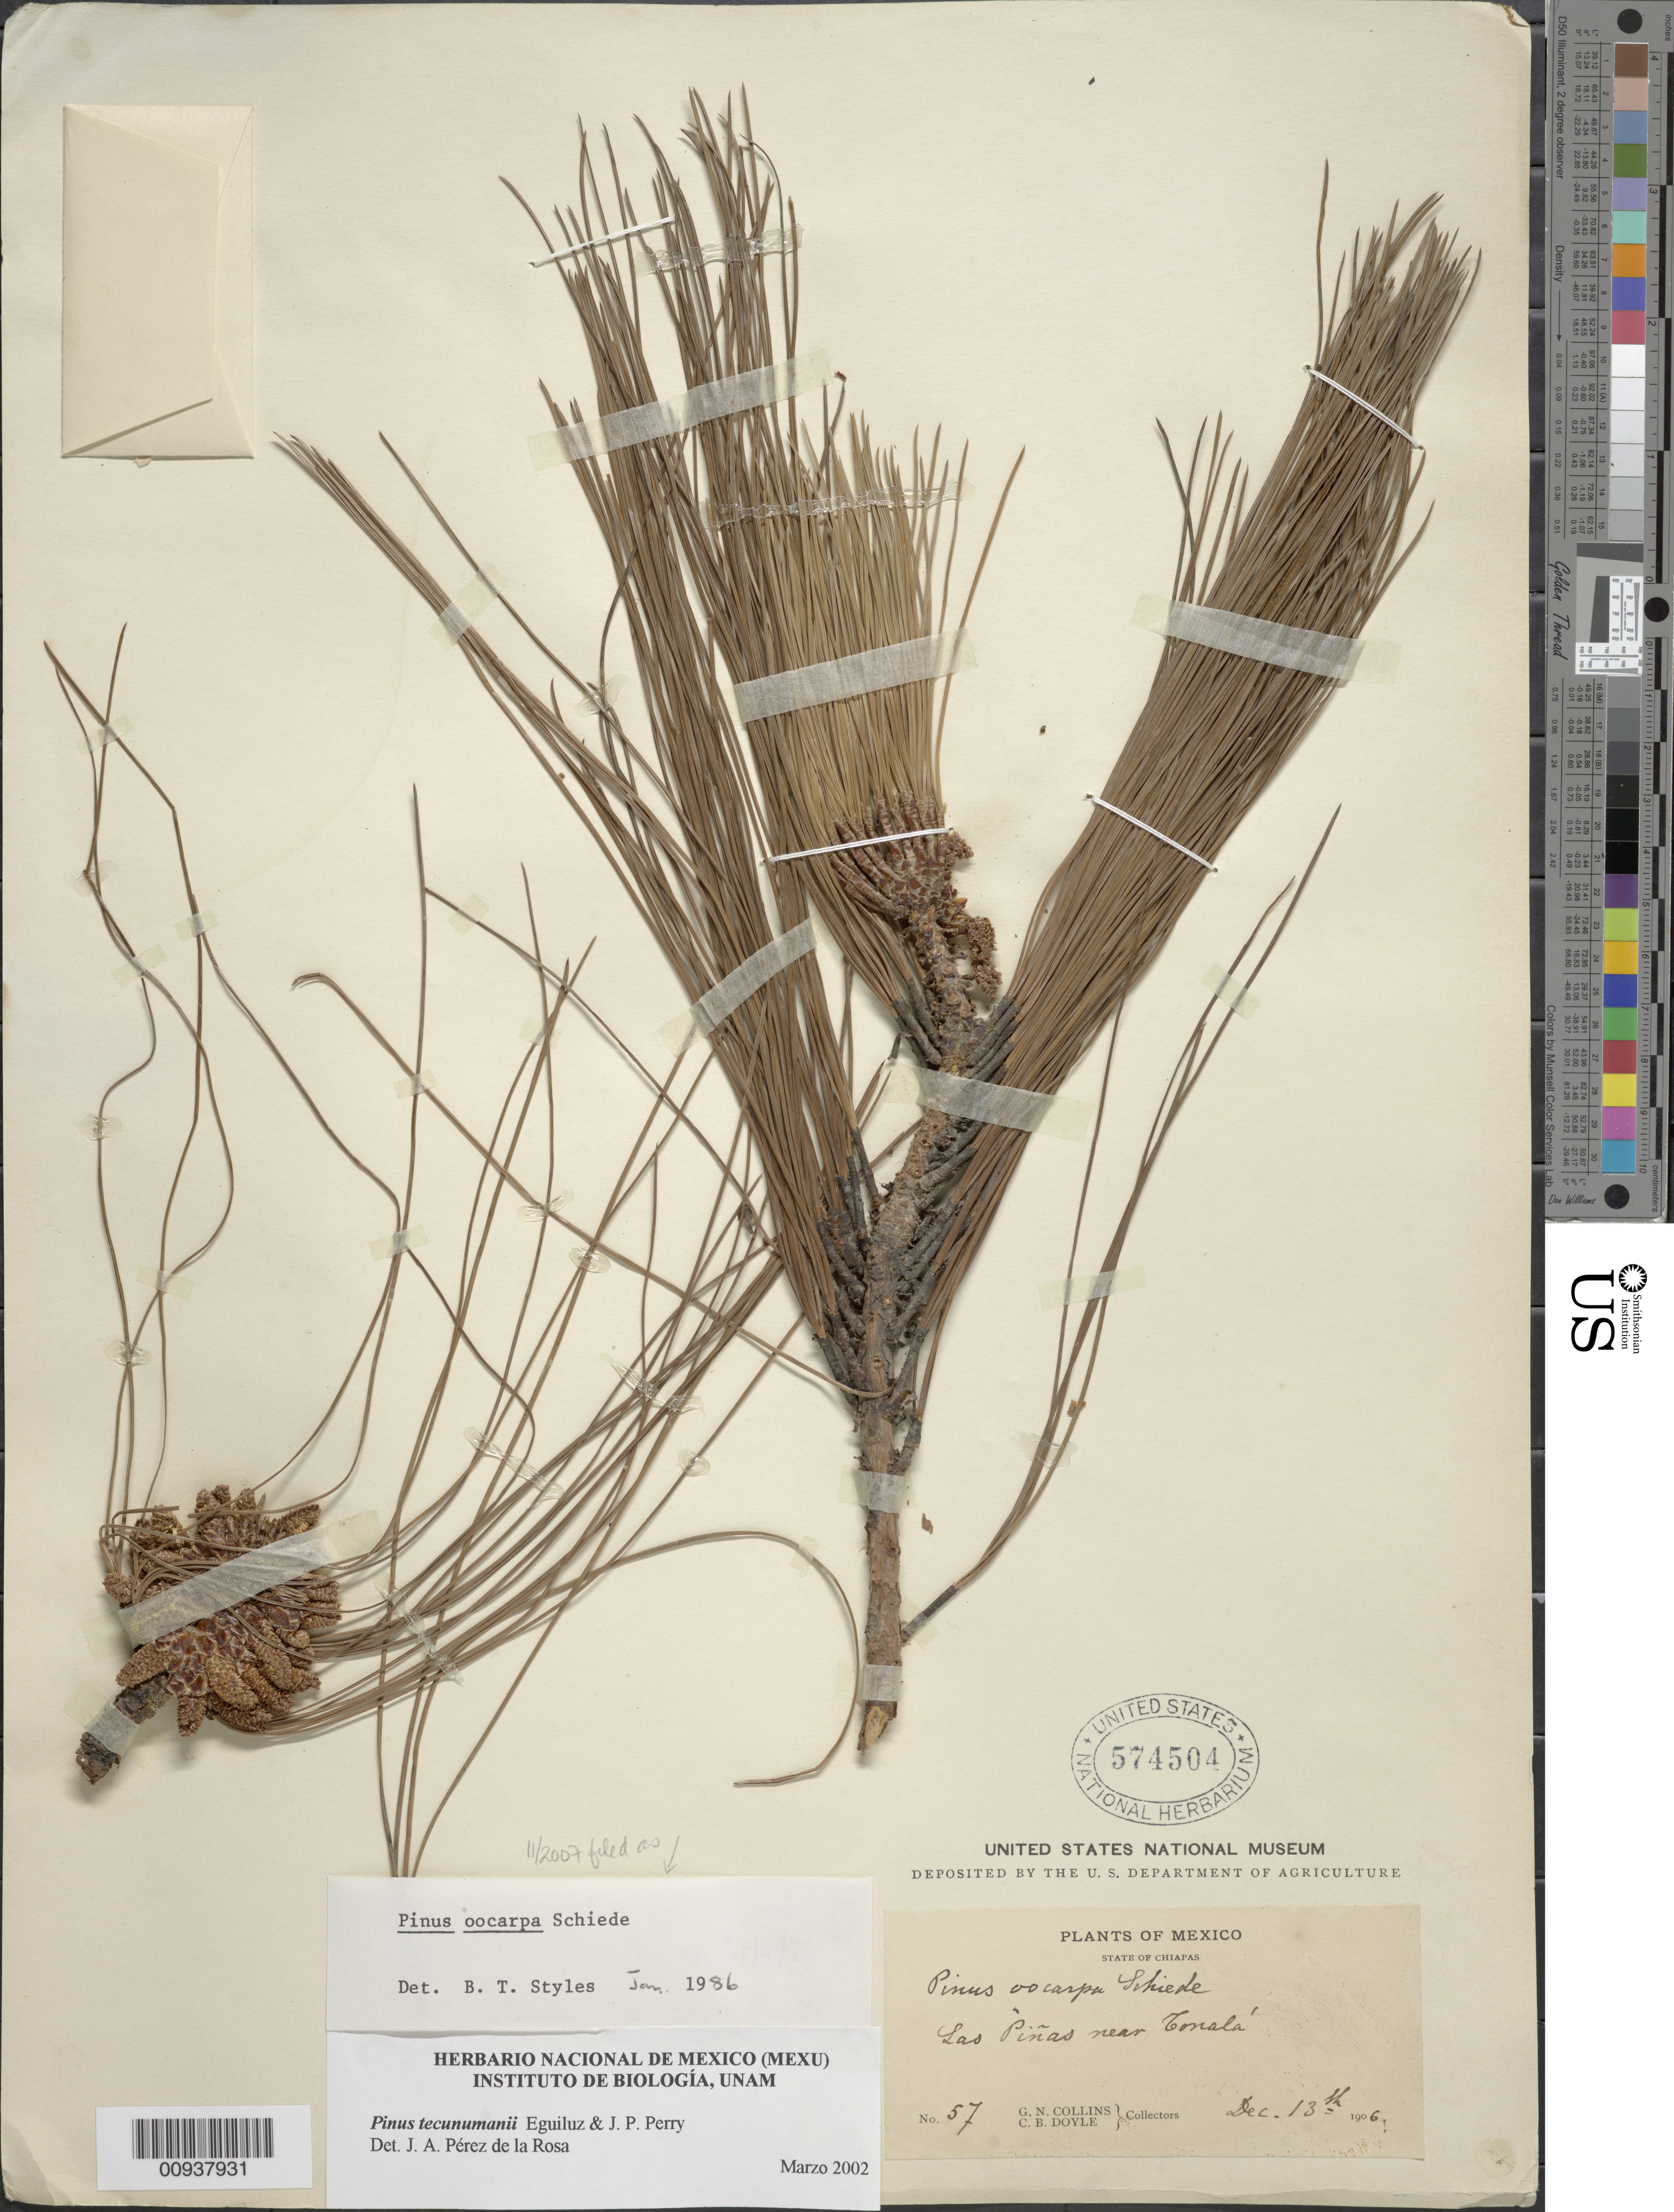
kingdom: Plantae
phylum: Tracheophyta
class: Pinopsida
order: Pinales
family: Pinaceae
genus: Pinus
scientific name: Pinus oocarpa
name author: Schiede ex Schltdl.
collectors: G. N. Collins & C. Doyle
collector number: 57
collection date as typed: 13 Dec 1906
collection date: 1906-12-13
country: Mexico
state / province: Chiapas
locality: Las Piñas near Tonalá.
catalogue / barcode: US 574504